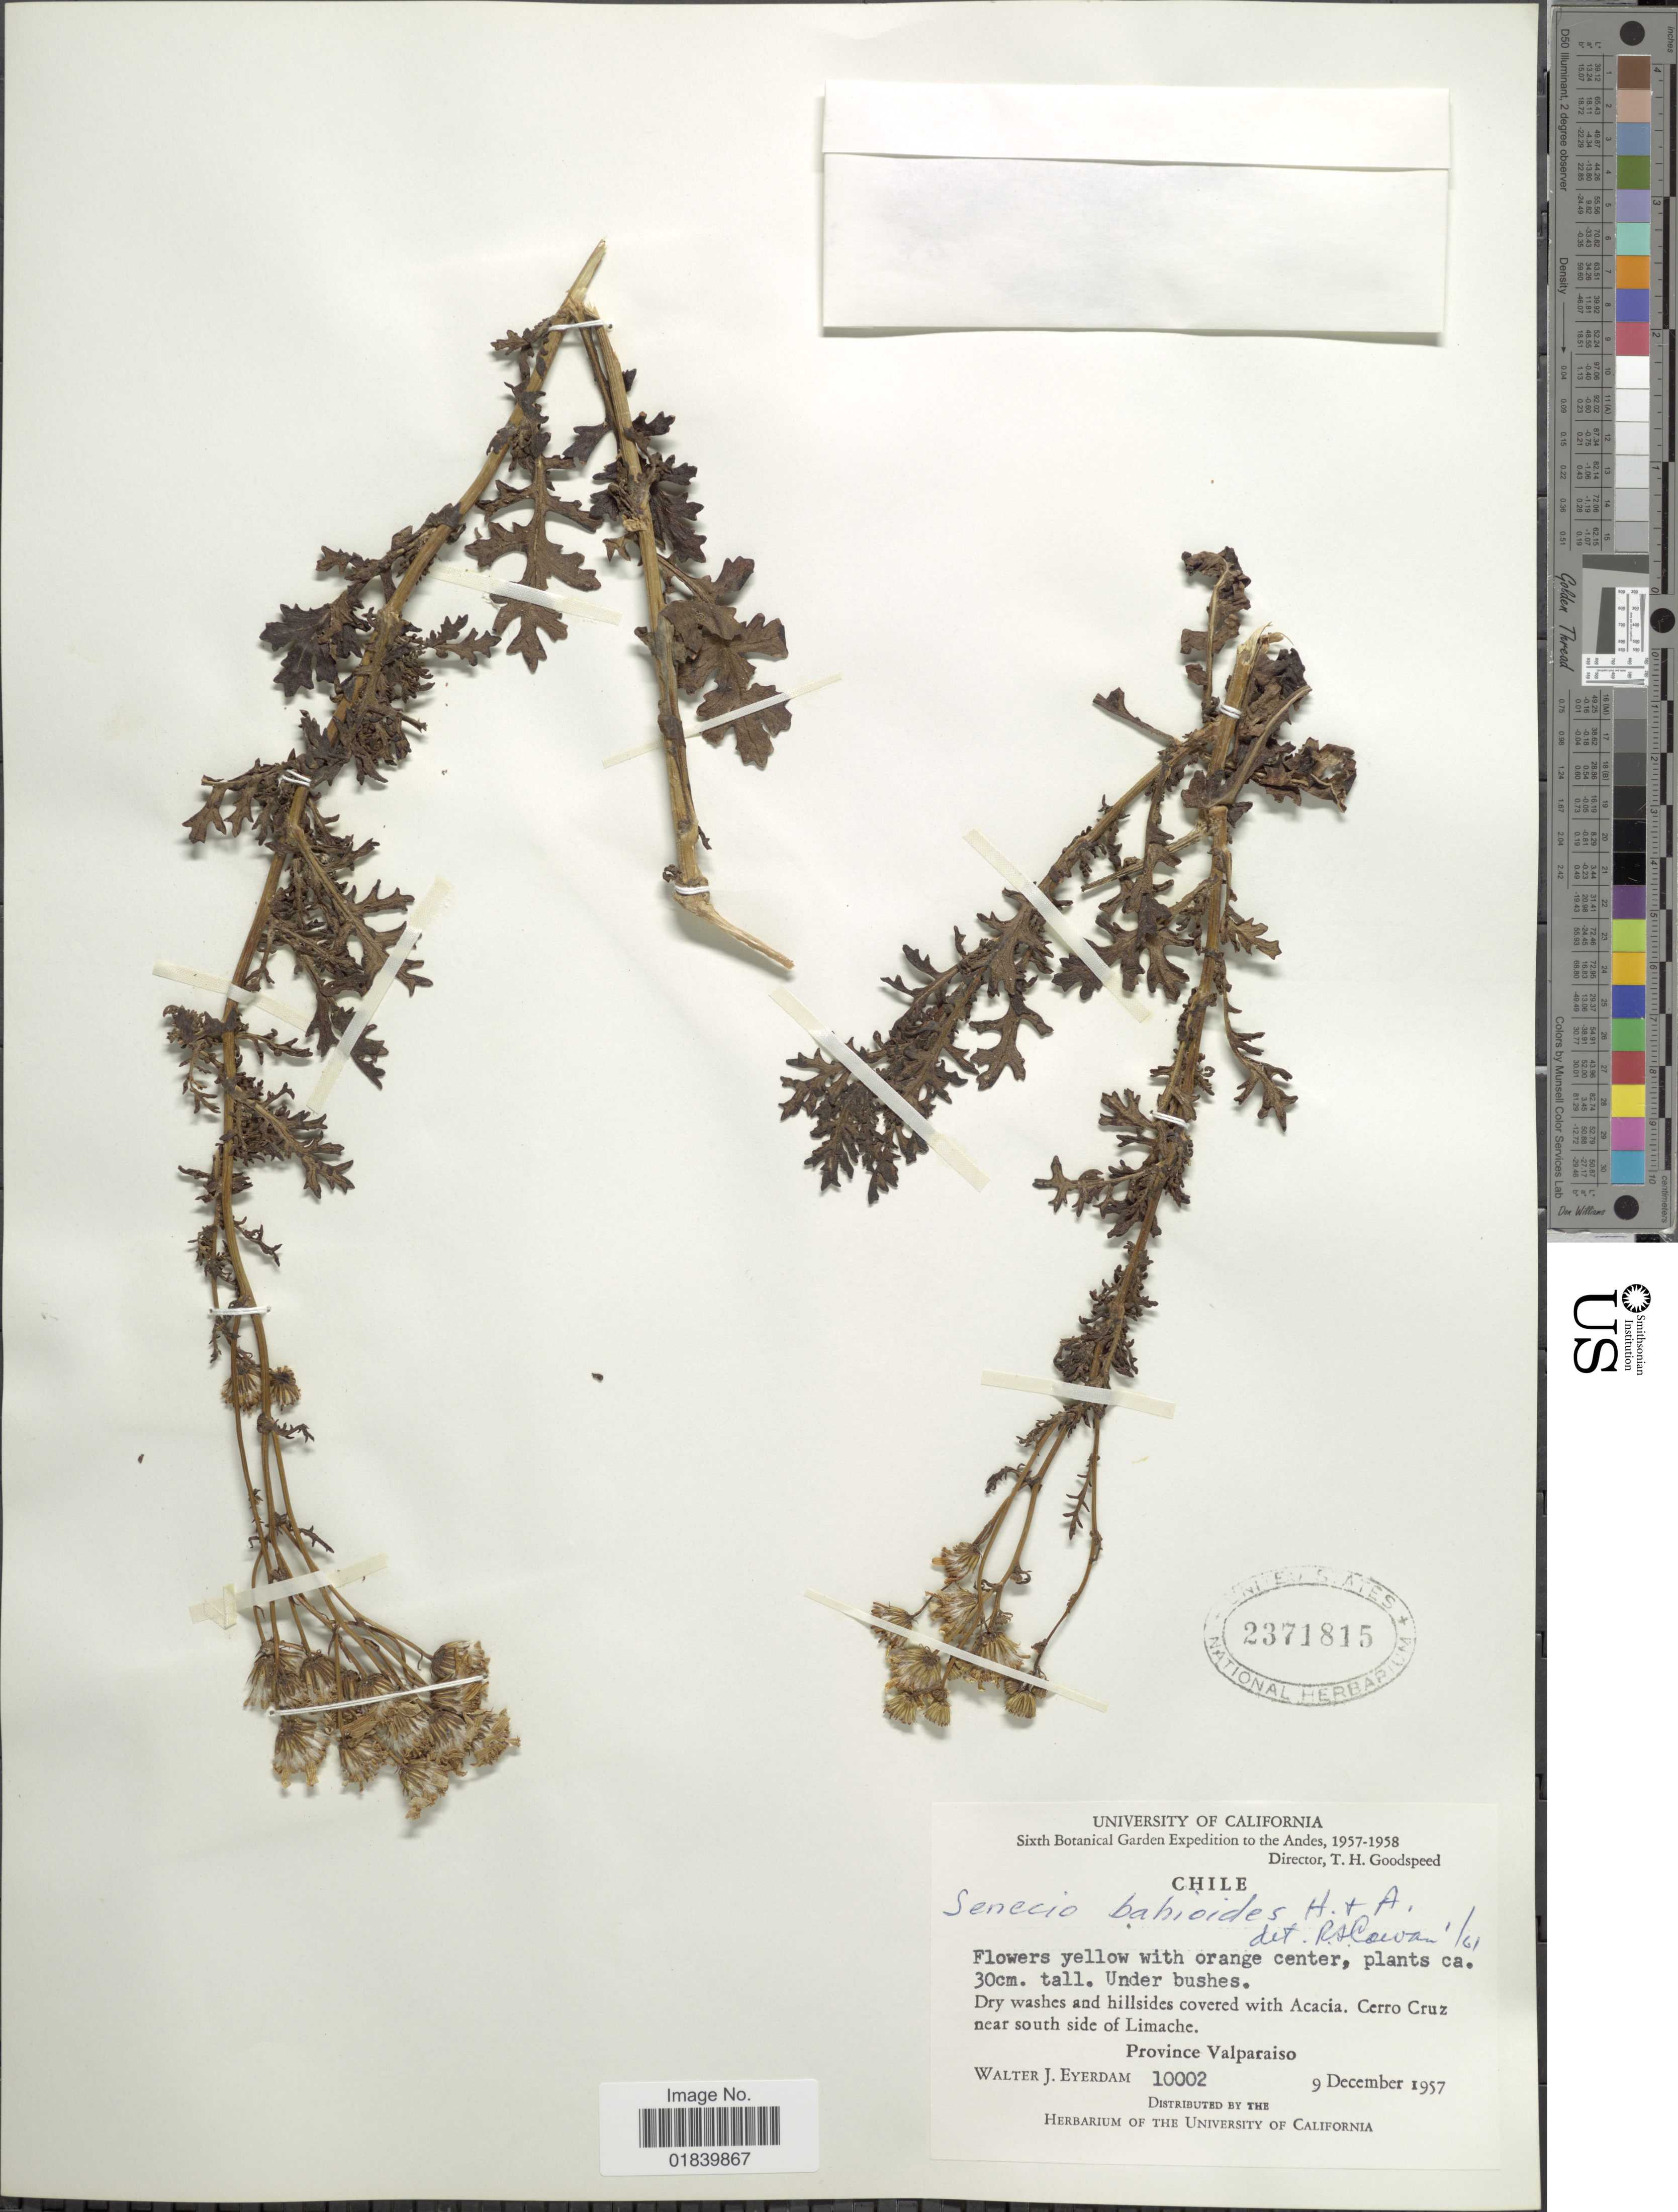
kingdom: Plantae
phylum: Tracheophyta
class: Magnoliopsida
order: Asterales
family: Asteraceae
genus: Senecio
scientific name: Senecio bahioides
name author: Hook. & Arn.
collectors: W. J. Eyerdam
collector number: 10002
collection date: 1957-12-09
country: Chile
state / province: Valparaíso (V)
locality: Chile, Dry Washes and hillsides covered with Acacia, Cerro Cruz near south side of Limache. Province Valparaiso,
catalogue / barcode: US 2371815